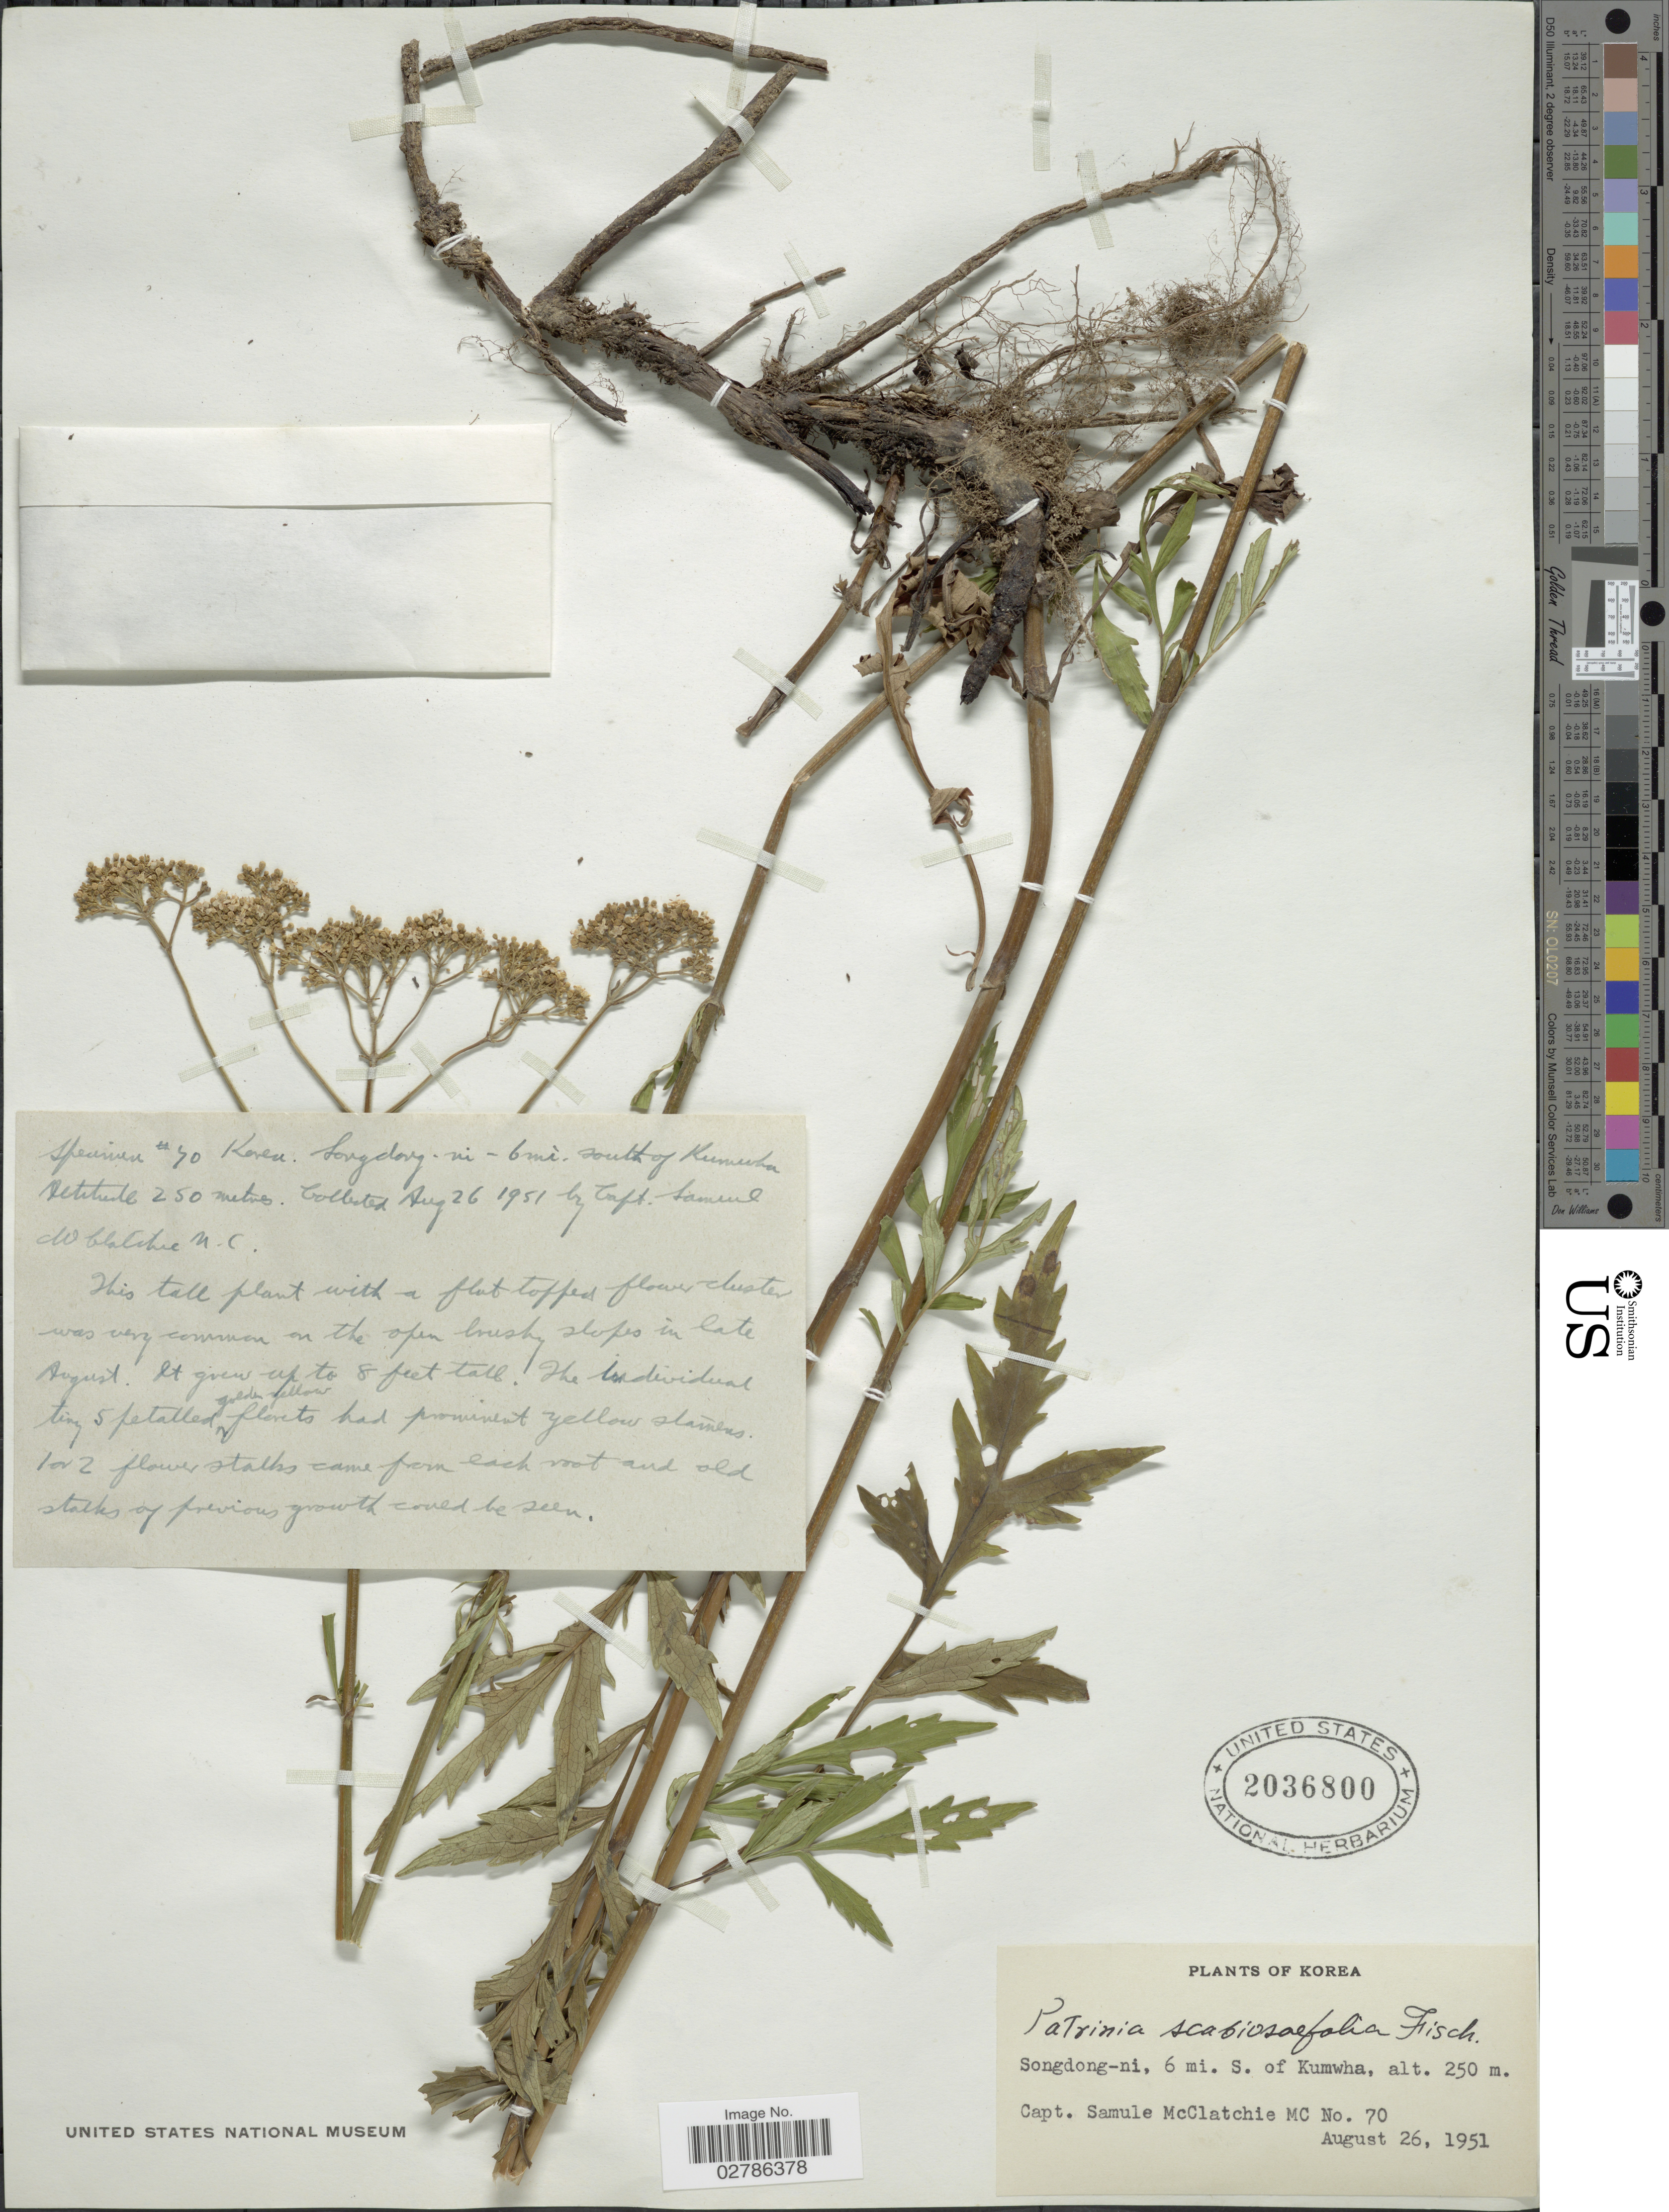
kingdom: Plantae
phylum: Tracheophyta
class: Magnoliopsida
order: Dipsacales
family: Caprifoliaceae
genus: Patrinia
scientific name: Patrinia scabiosifolia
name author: Link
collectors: S. McClatchie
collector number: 70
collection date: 1951-08-26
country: South Korea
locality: Songdong-ni, 6 mi. S. of Kumwha.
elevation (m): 250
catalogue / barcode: US 2036800